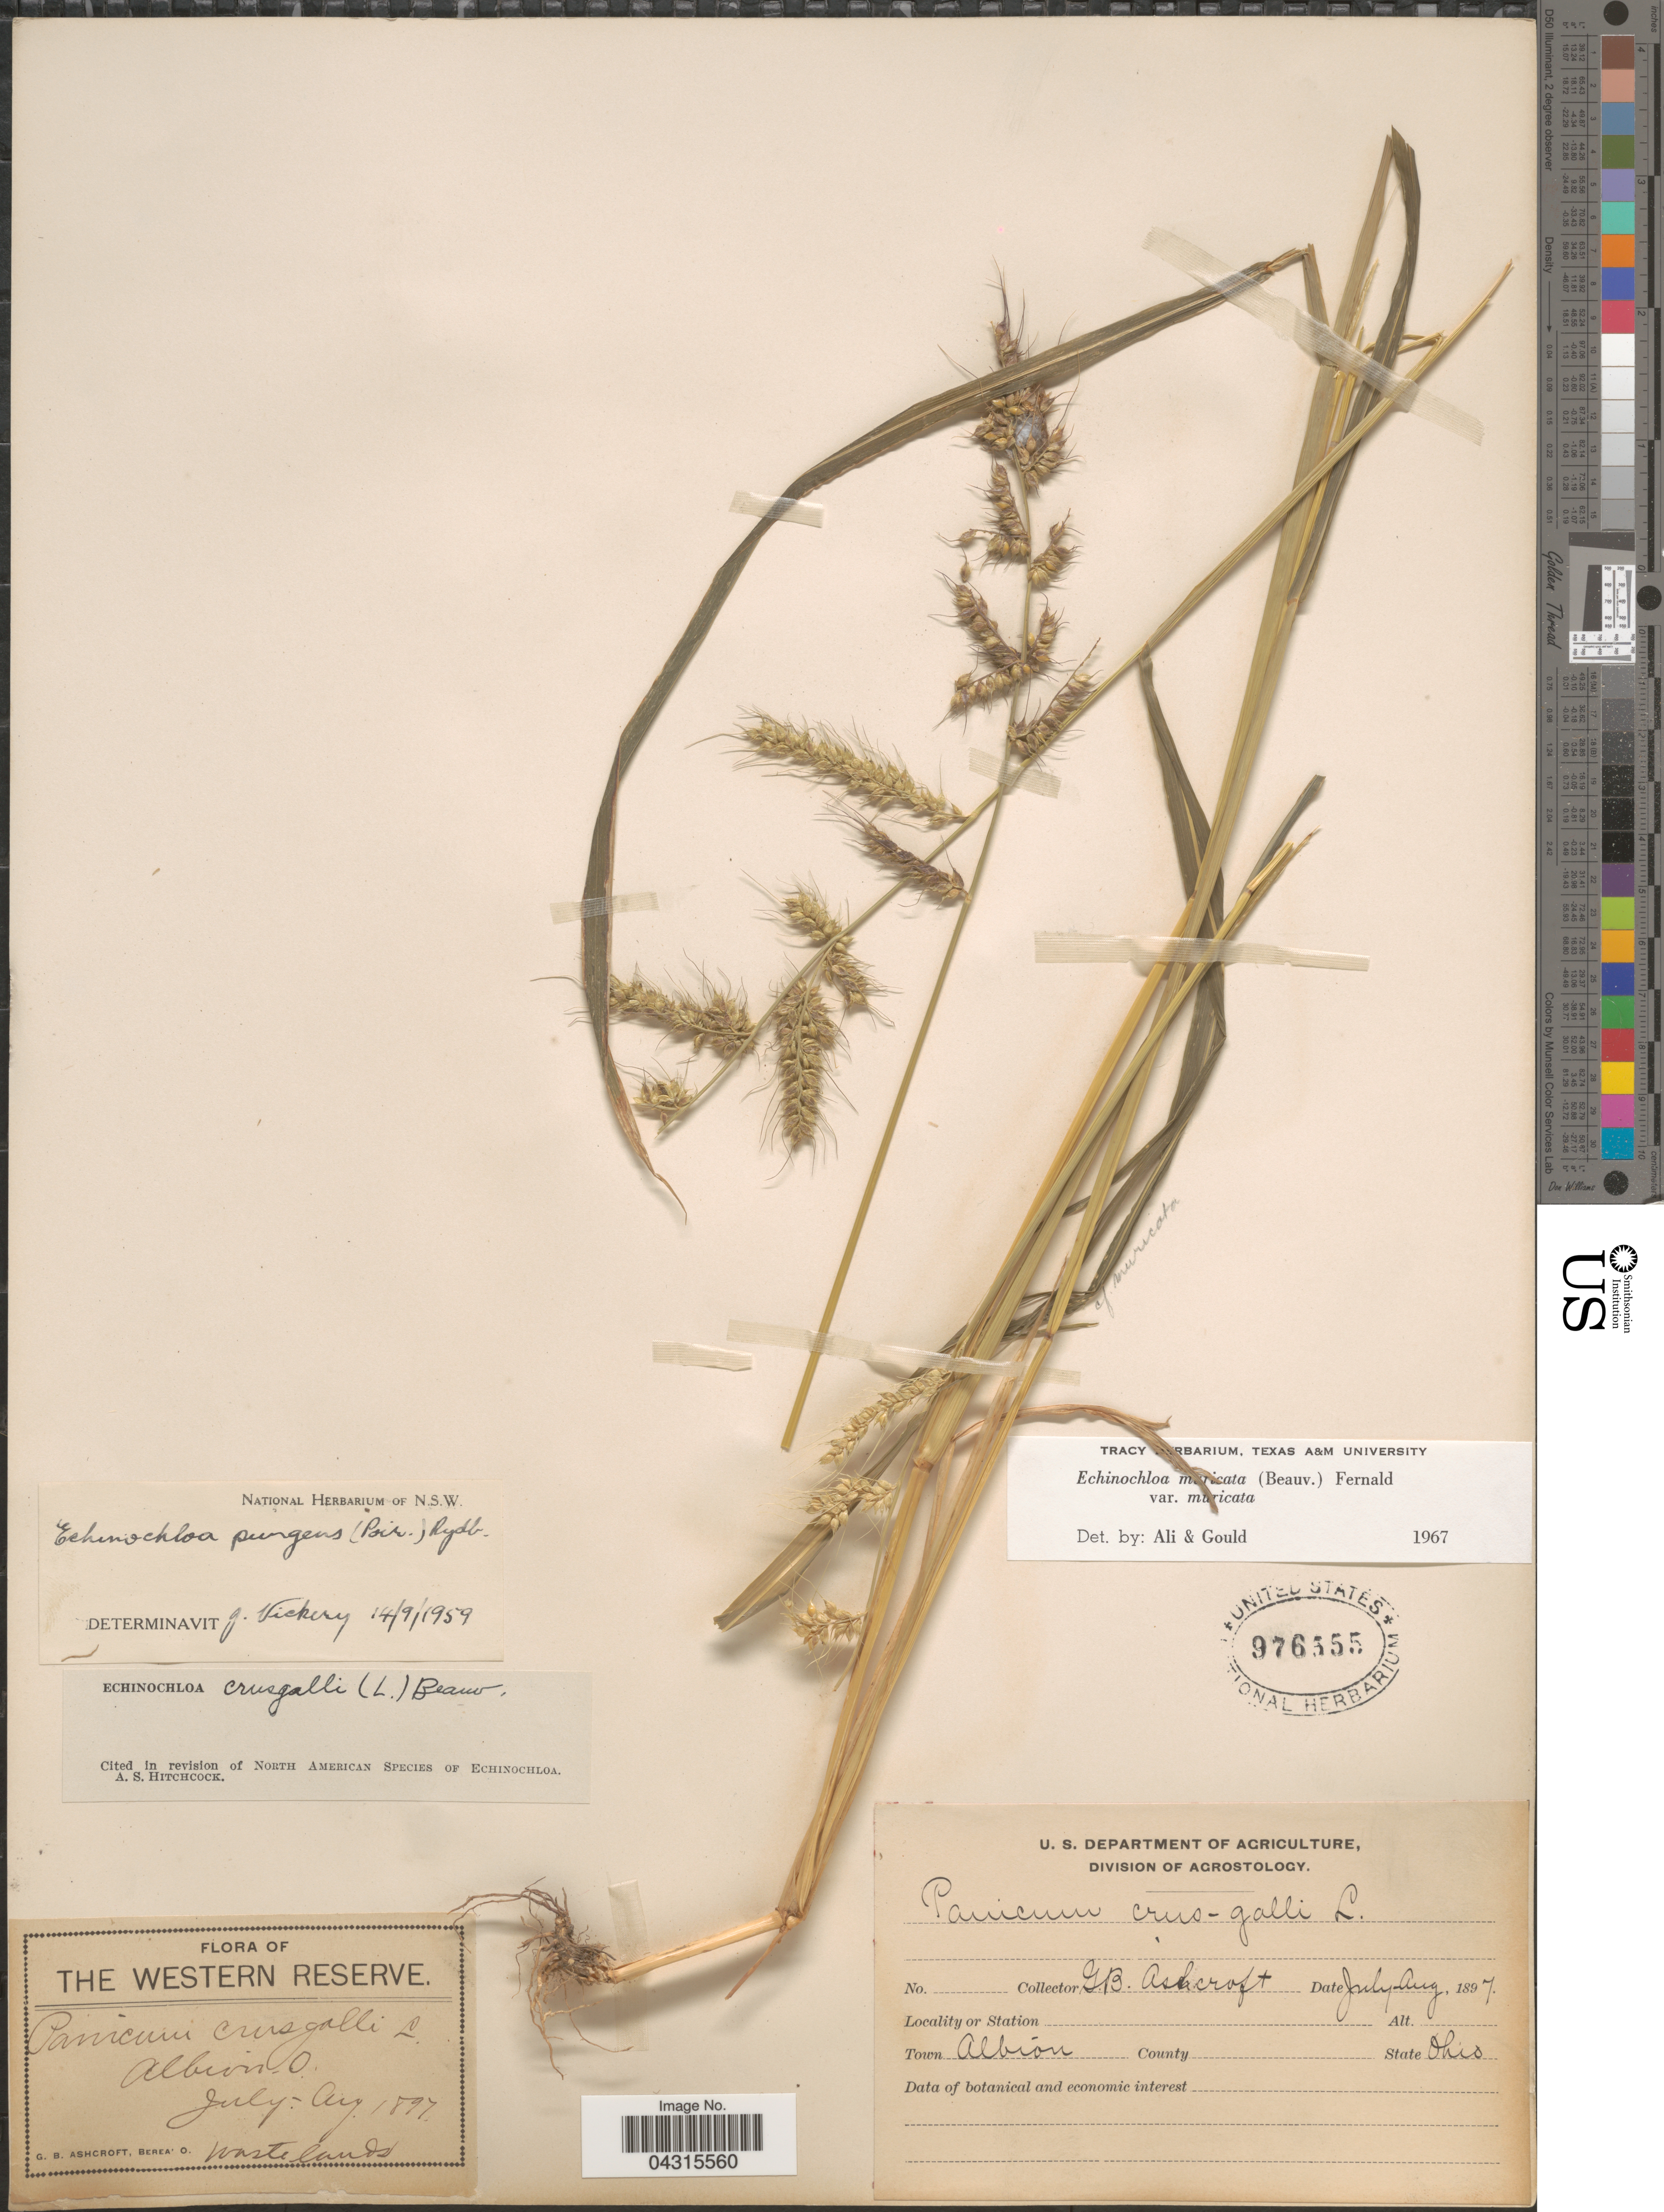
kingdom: Plantae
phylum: Tracheophyta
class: Liliopsida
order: Poales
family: Poaceae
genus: Echinochloa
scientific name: Echinochloa muricata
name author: (P. Beauv.) Fernald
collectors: G. Ashcroft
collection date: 1897-07/1897-08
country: United States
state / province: Ohio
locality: The Western Reserve. Town Albion.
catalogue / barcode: US 976555